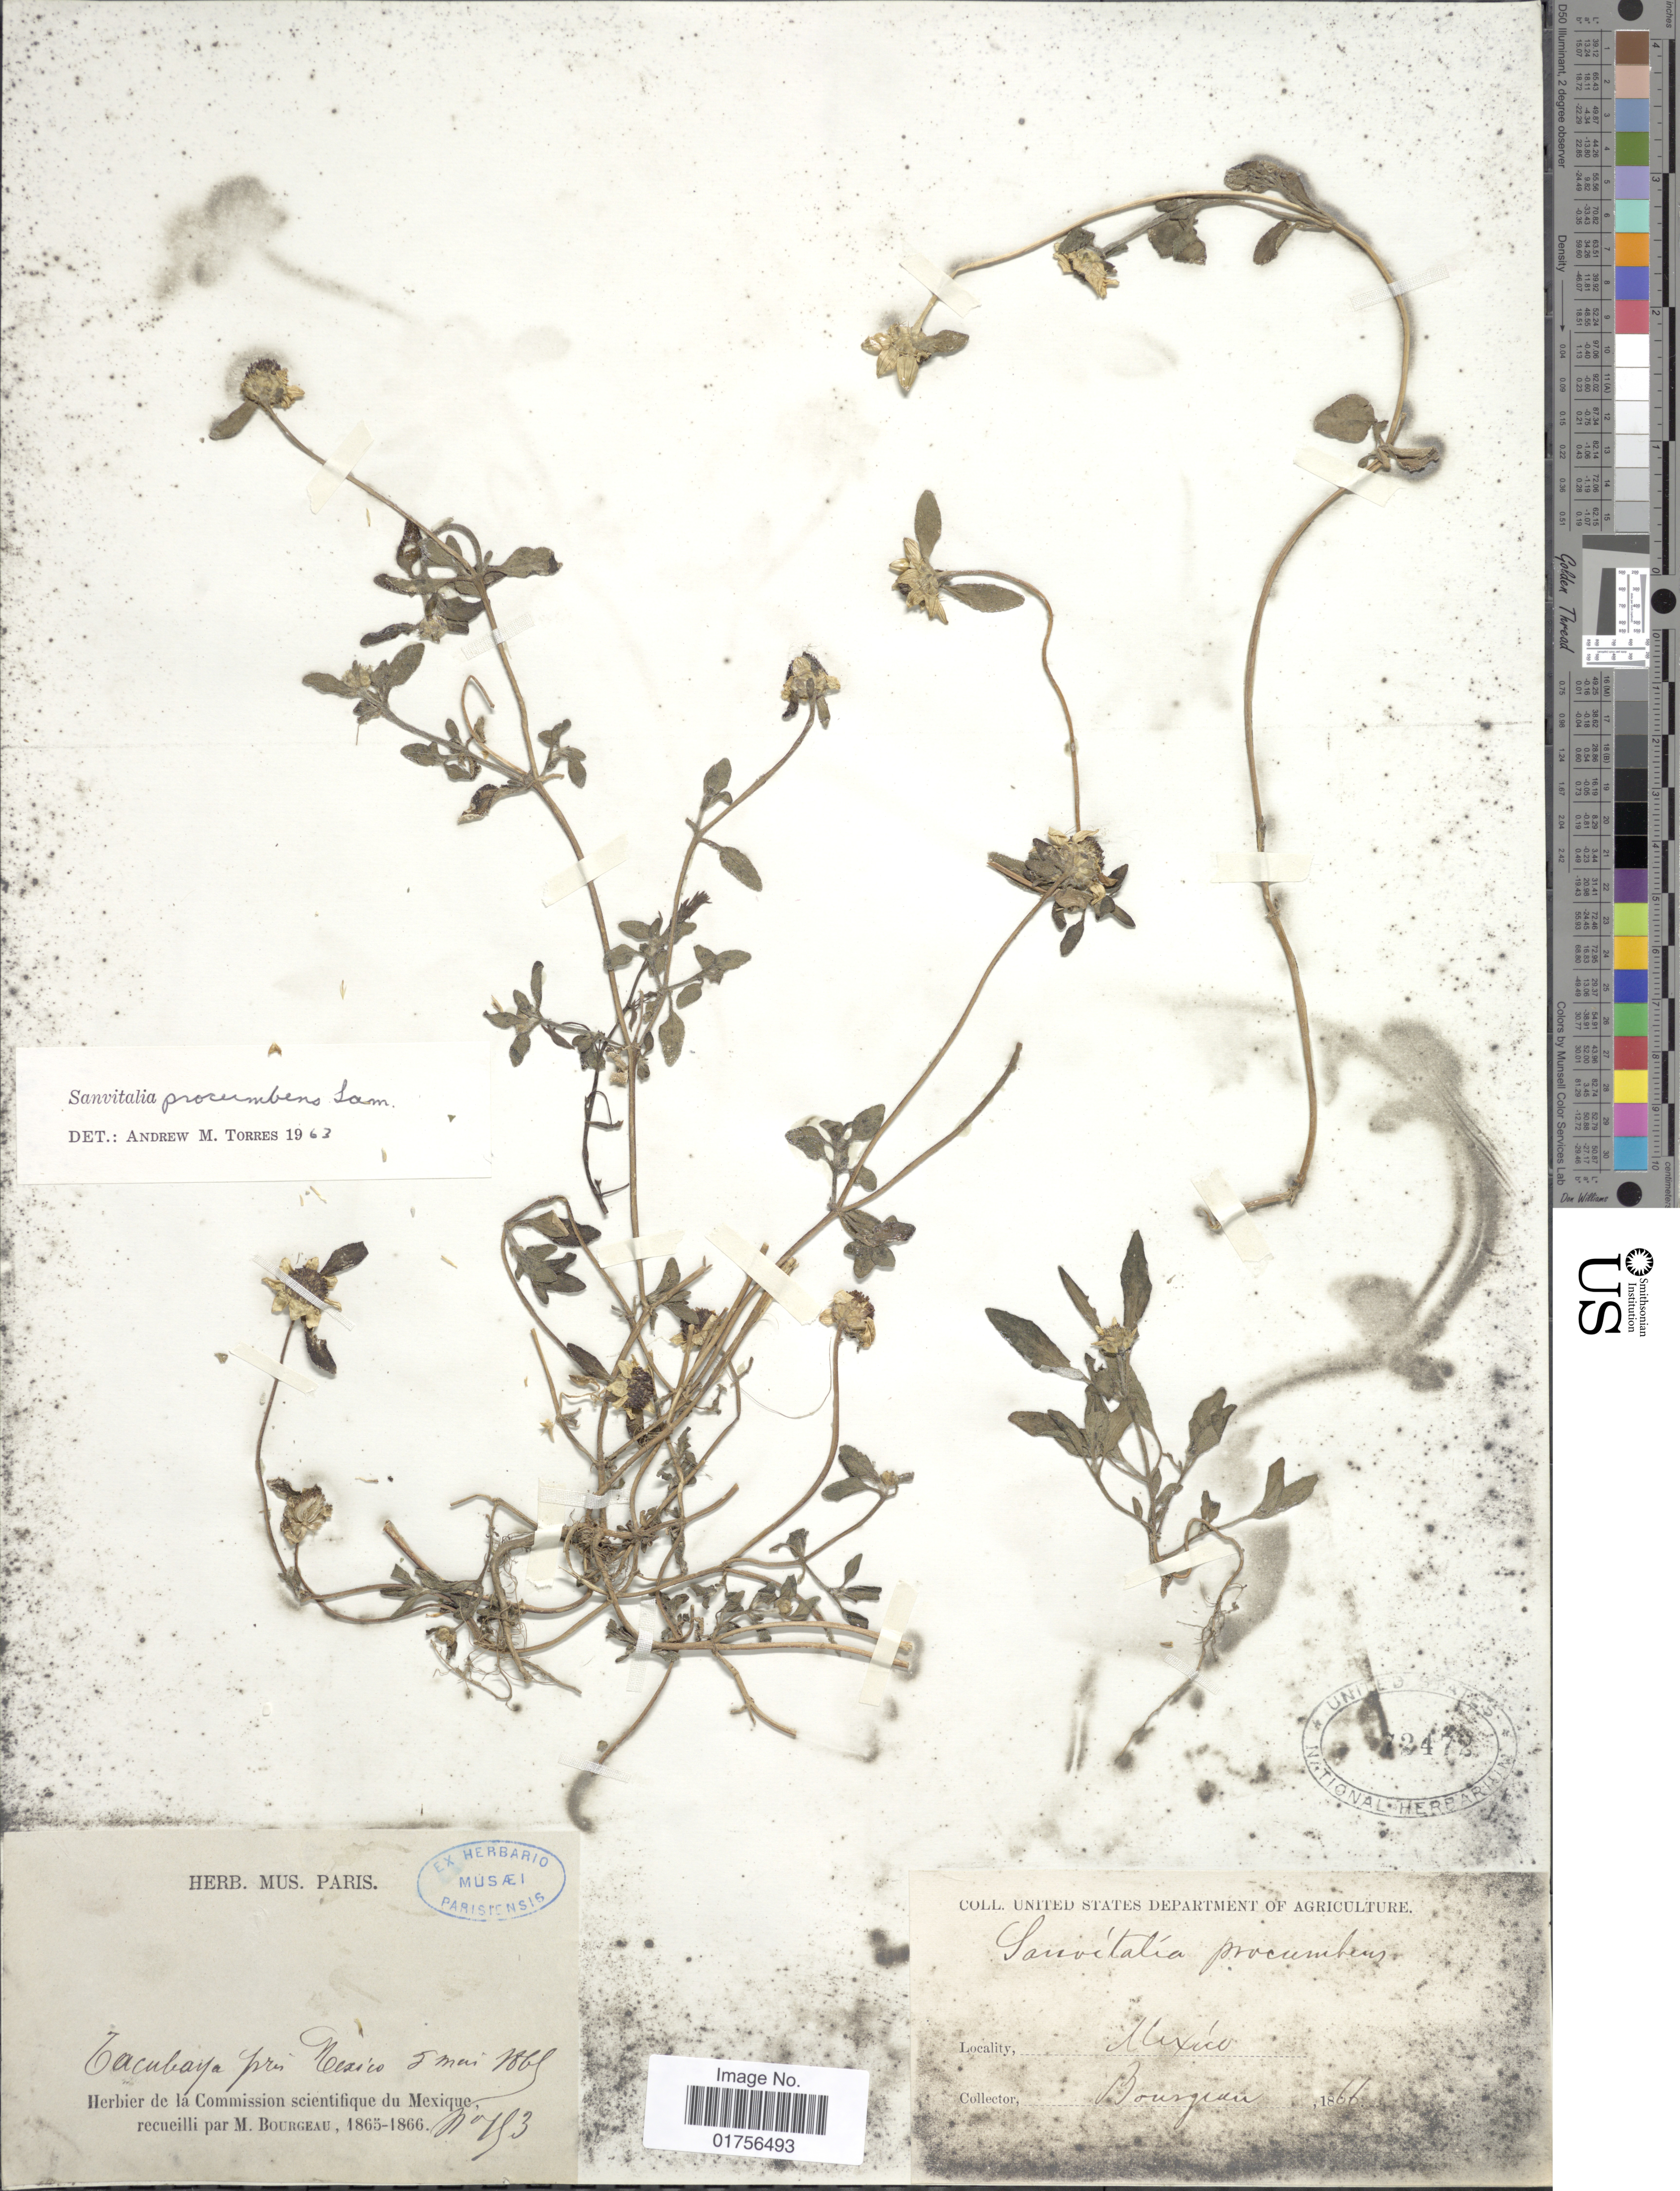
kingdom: Plantae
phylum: Tracheophyta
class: Magnoliopsida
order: Asterales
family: Asteraceae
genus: Sanvitalia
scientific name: Sanvitalia procumbens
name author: Lam.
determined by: Skibicki, Samuel V.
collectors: M. Bourgeau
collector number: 193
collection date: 1869-05-05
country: Mexico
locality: Tacubaya près Mexico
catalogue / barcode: US 72472